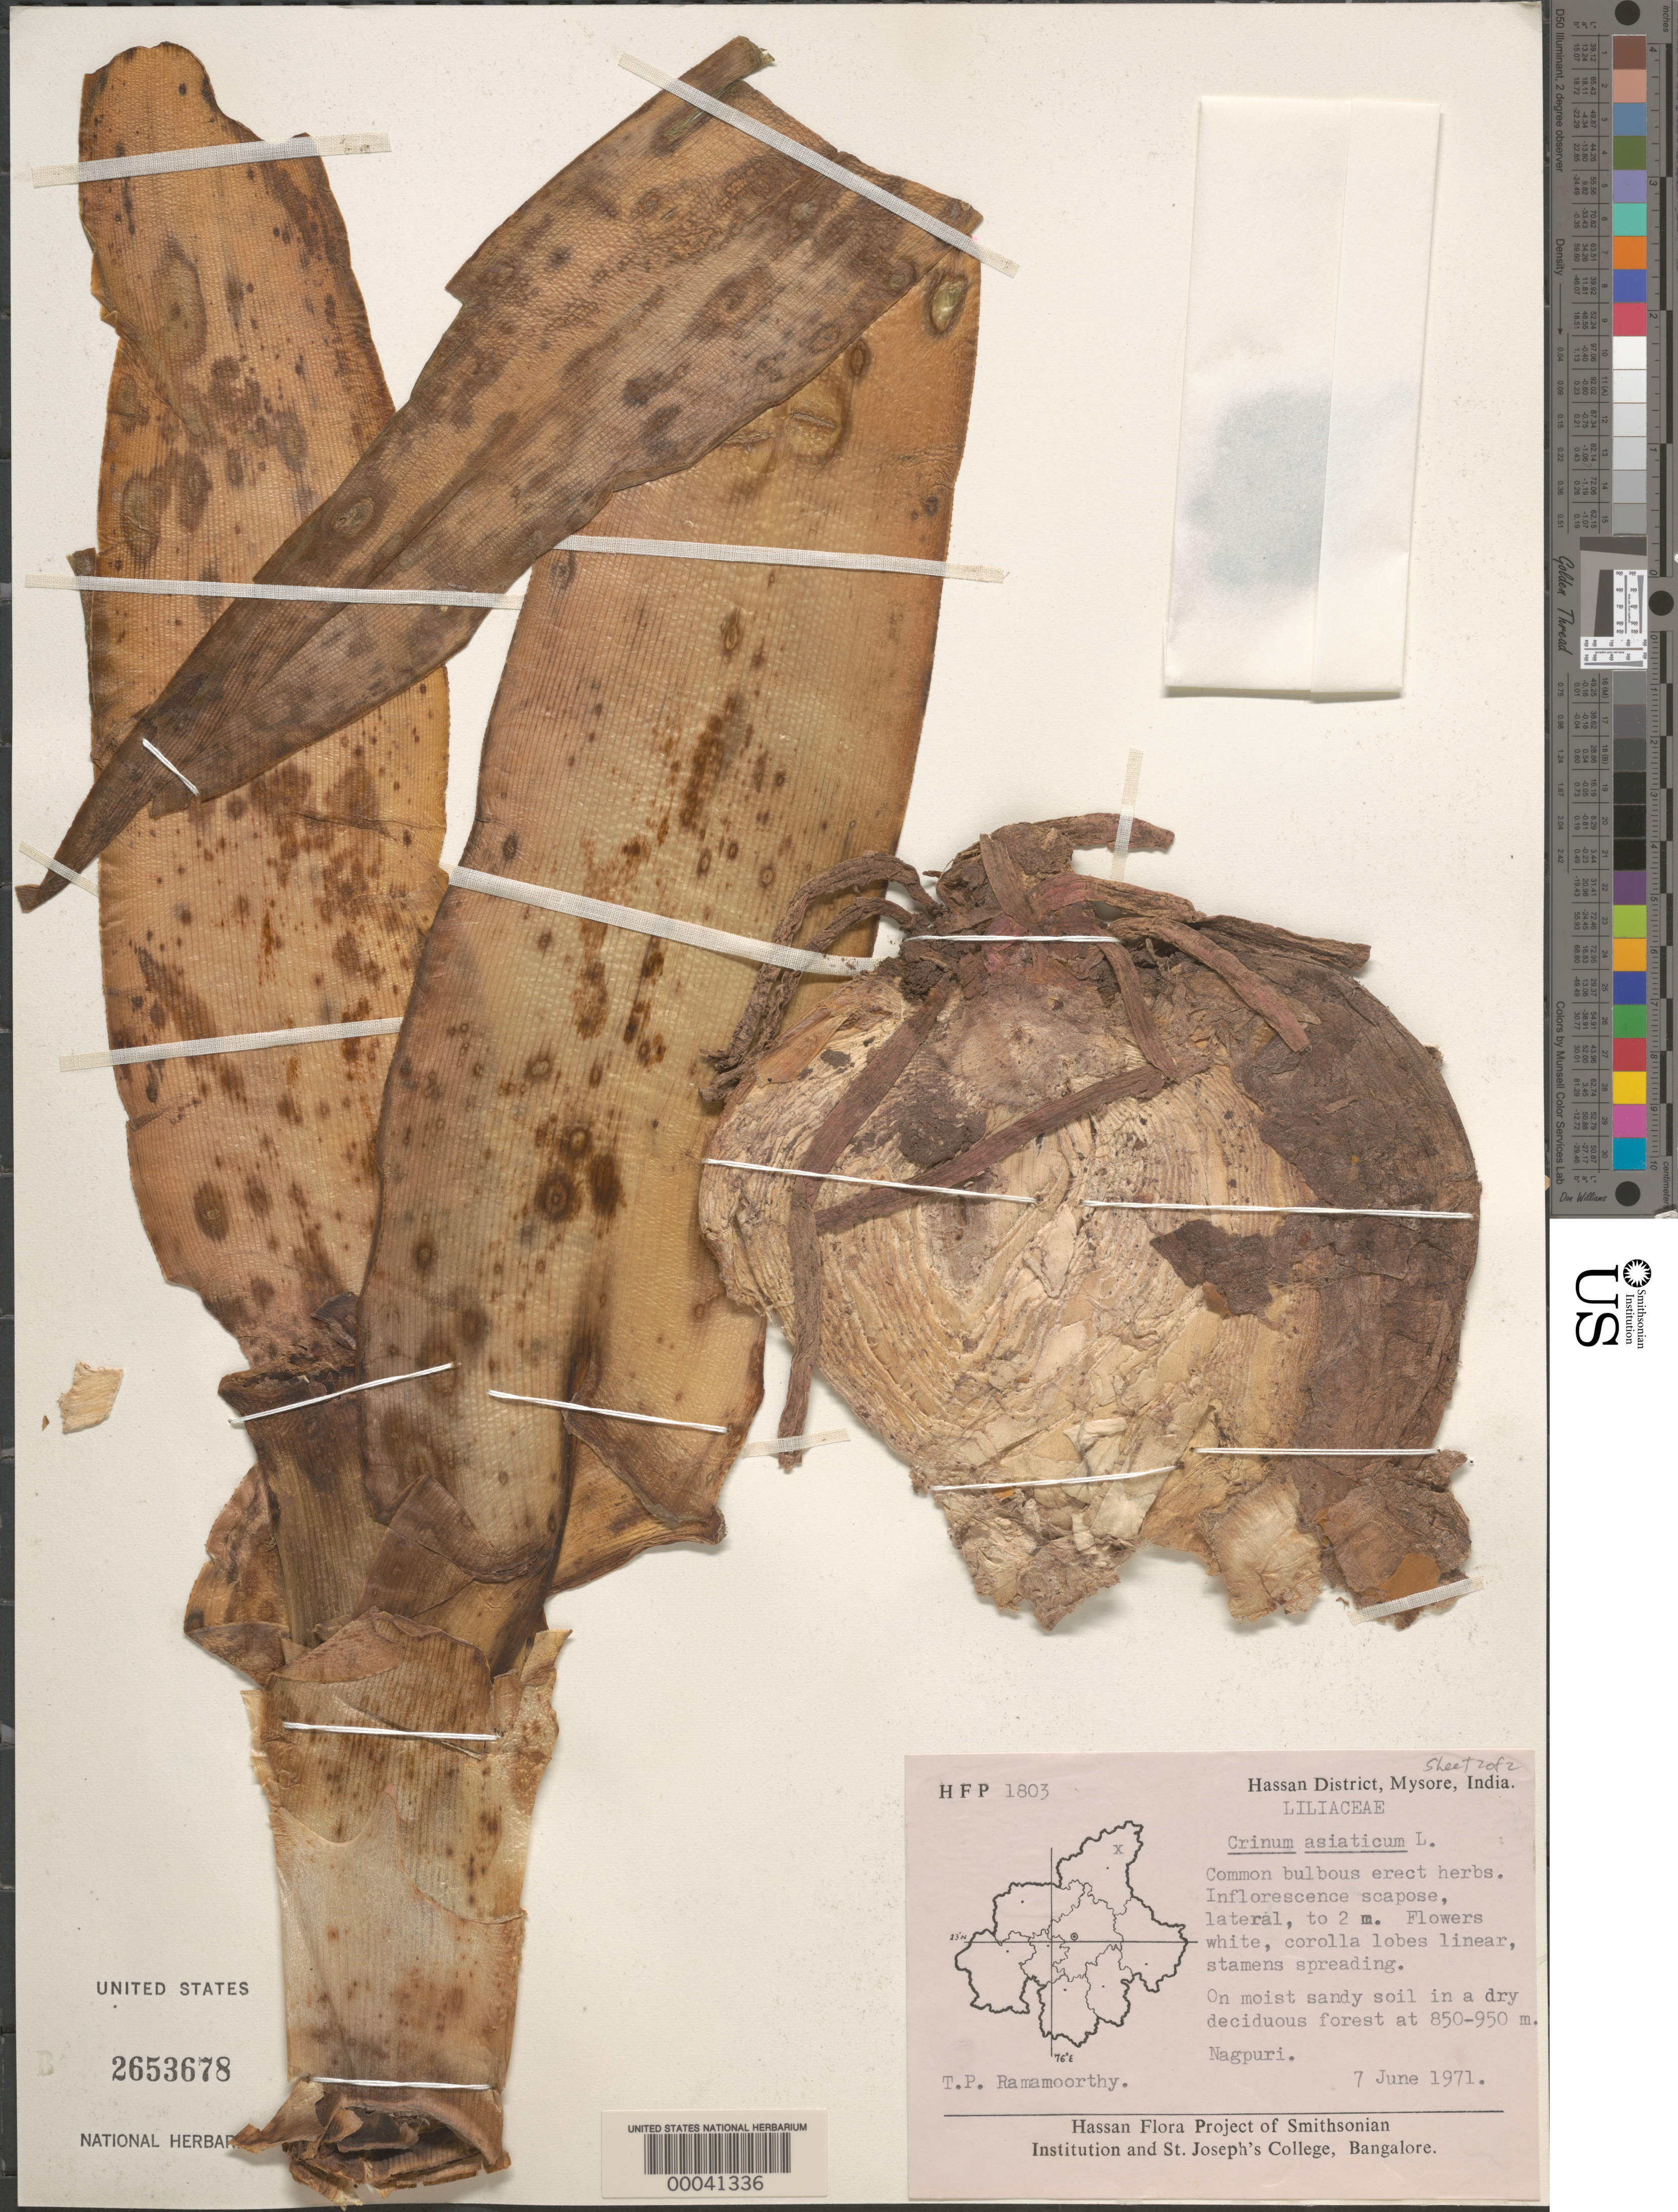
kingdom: Plantae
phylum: Tracheophyta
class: Liliopsida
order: Asparagales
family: Amaryllidaceae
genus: Crinum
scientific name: Crinum asiaticum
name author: L.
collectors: T. P. Ramamoorthy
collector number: Hfp 1803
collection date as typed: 07 Jun 1971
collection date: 1971-06-07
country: India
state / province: Karnataka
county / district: Hassan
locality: Nagpuri, mysore state [mysore state = karnataka.]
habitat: Moist sandy soil in a dry deciduous forest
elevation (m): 850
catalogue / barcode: US 2653678